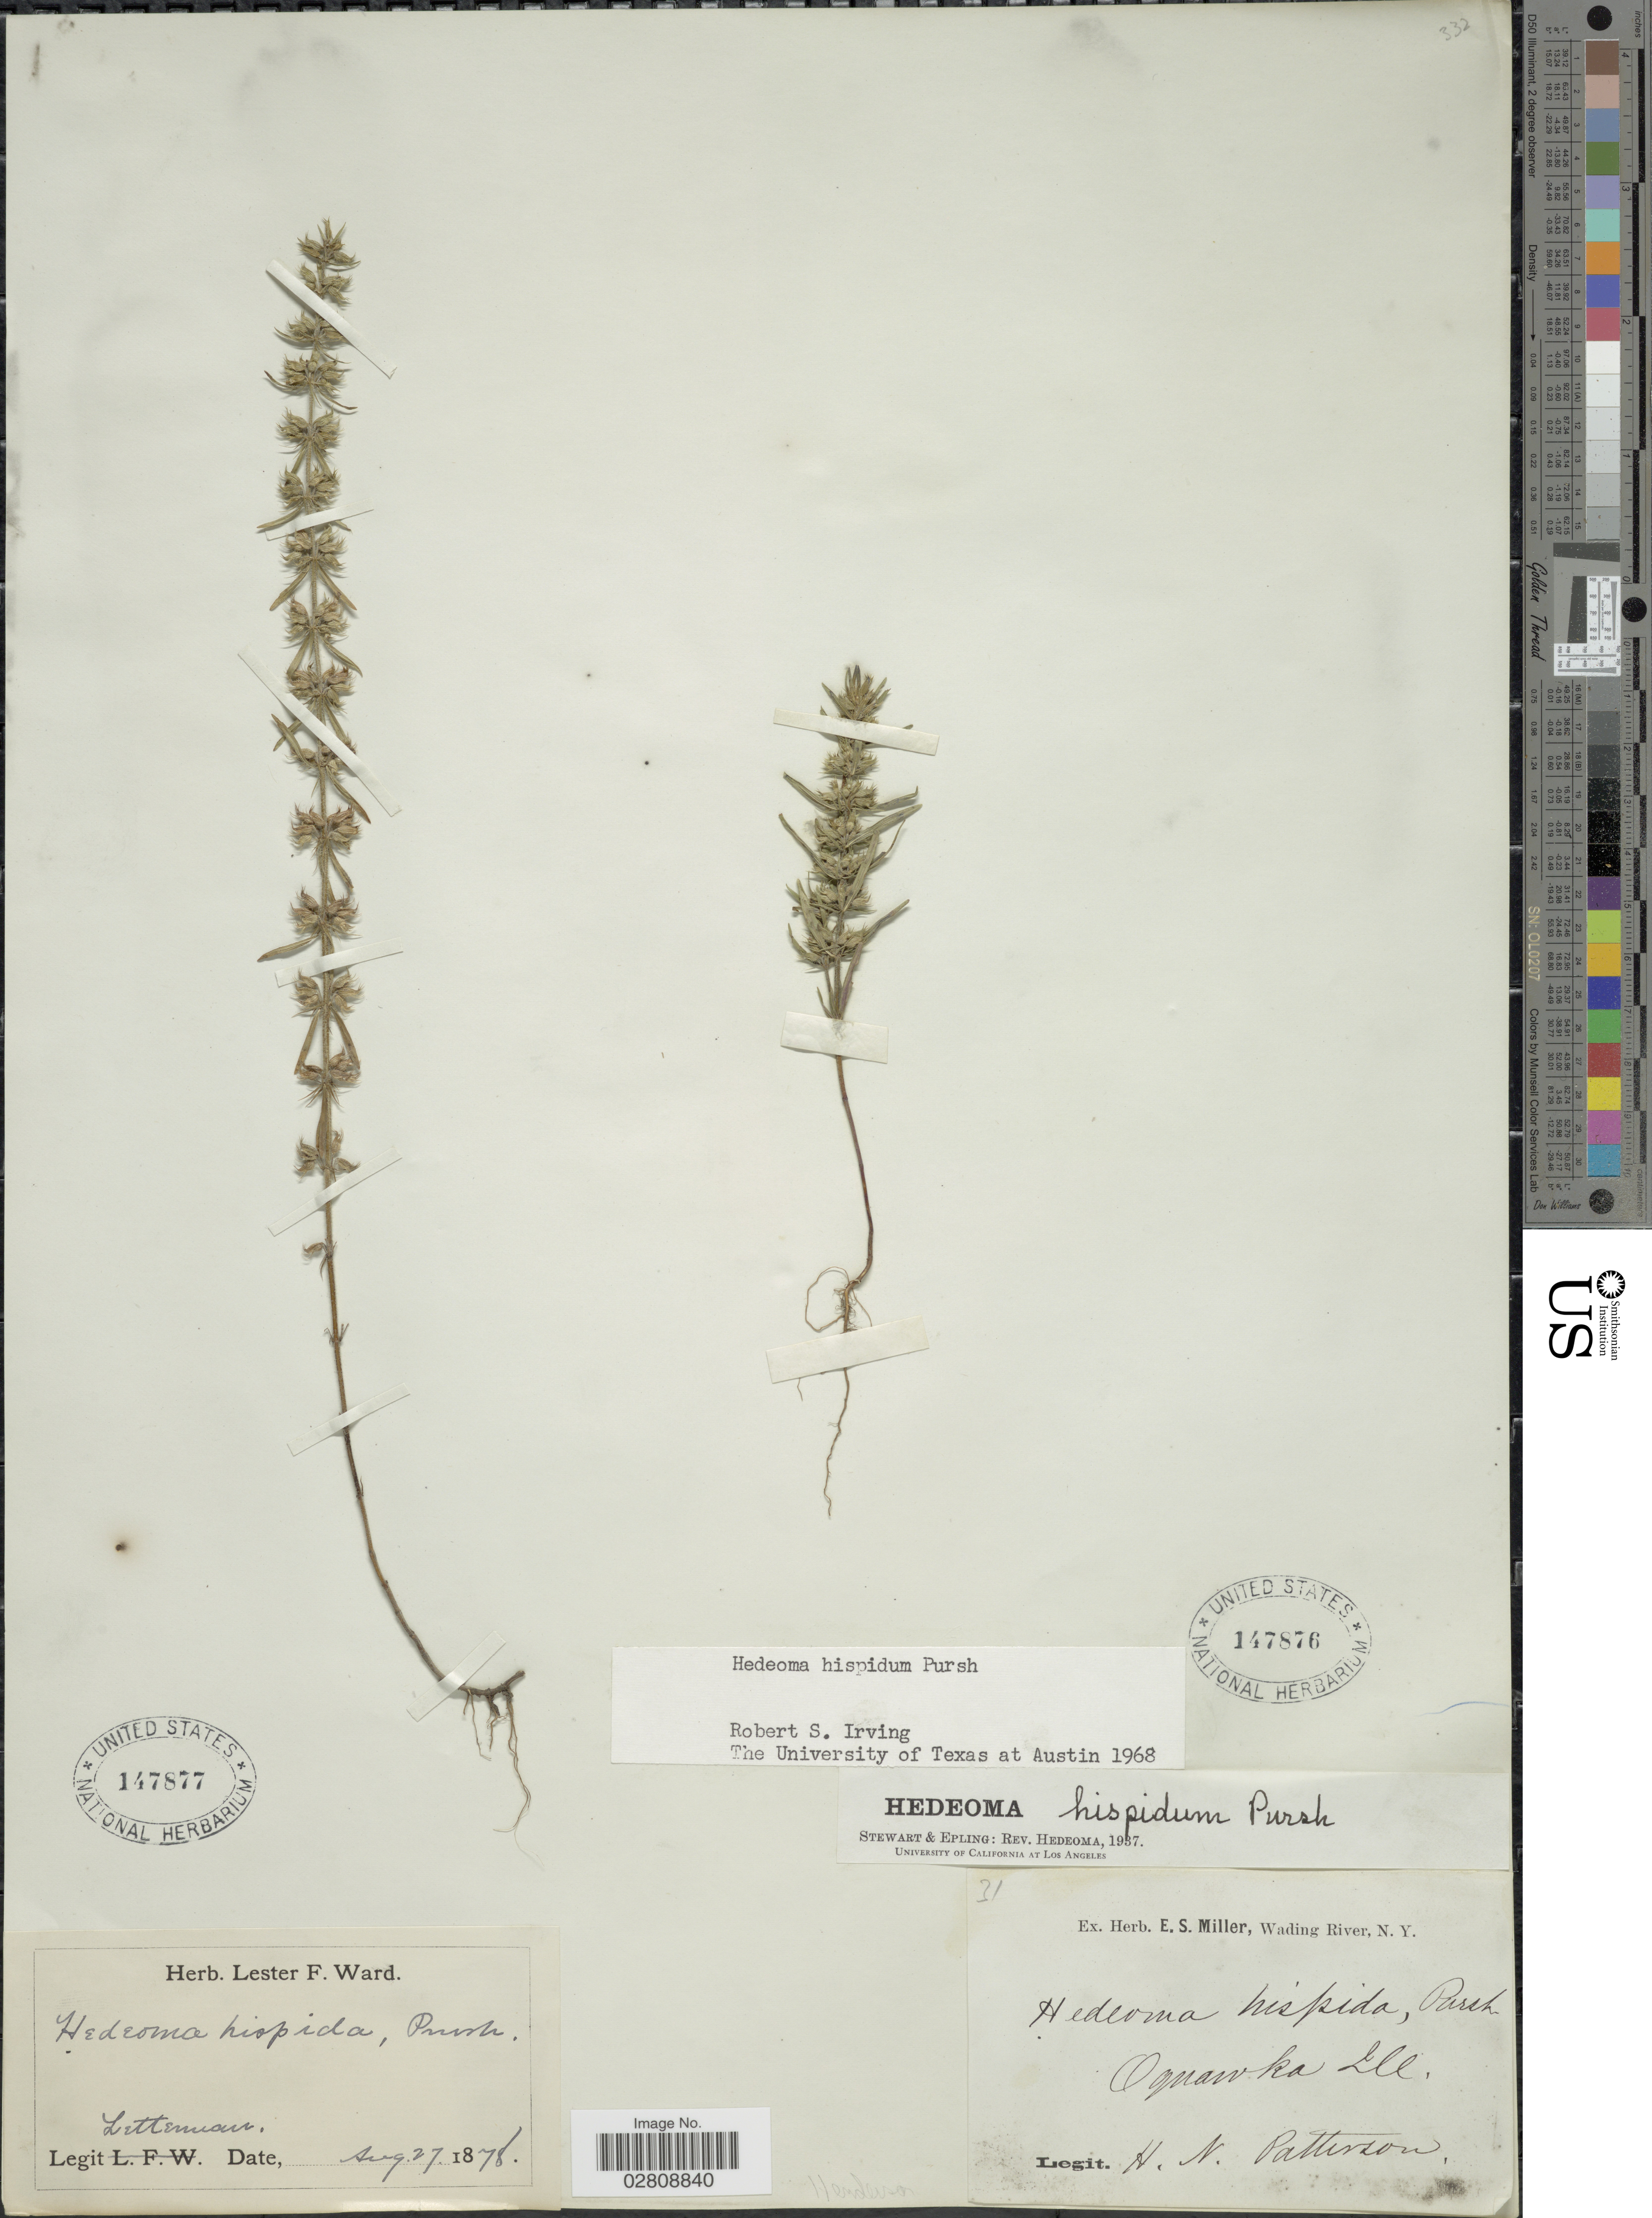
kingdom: Plantae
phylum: Tracheophyta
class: Magnoliopsida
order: Lamiales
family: Lamiaceae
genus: Hedeoma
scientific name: Hedeoma hispida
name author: Pursh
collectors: Letterman, --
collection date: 1878-08-27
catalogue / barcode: US 147877-2